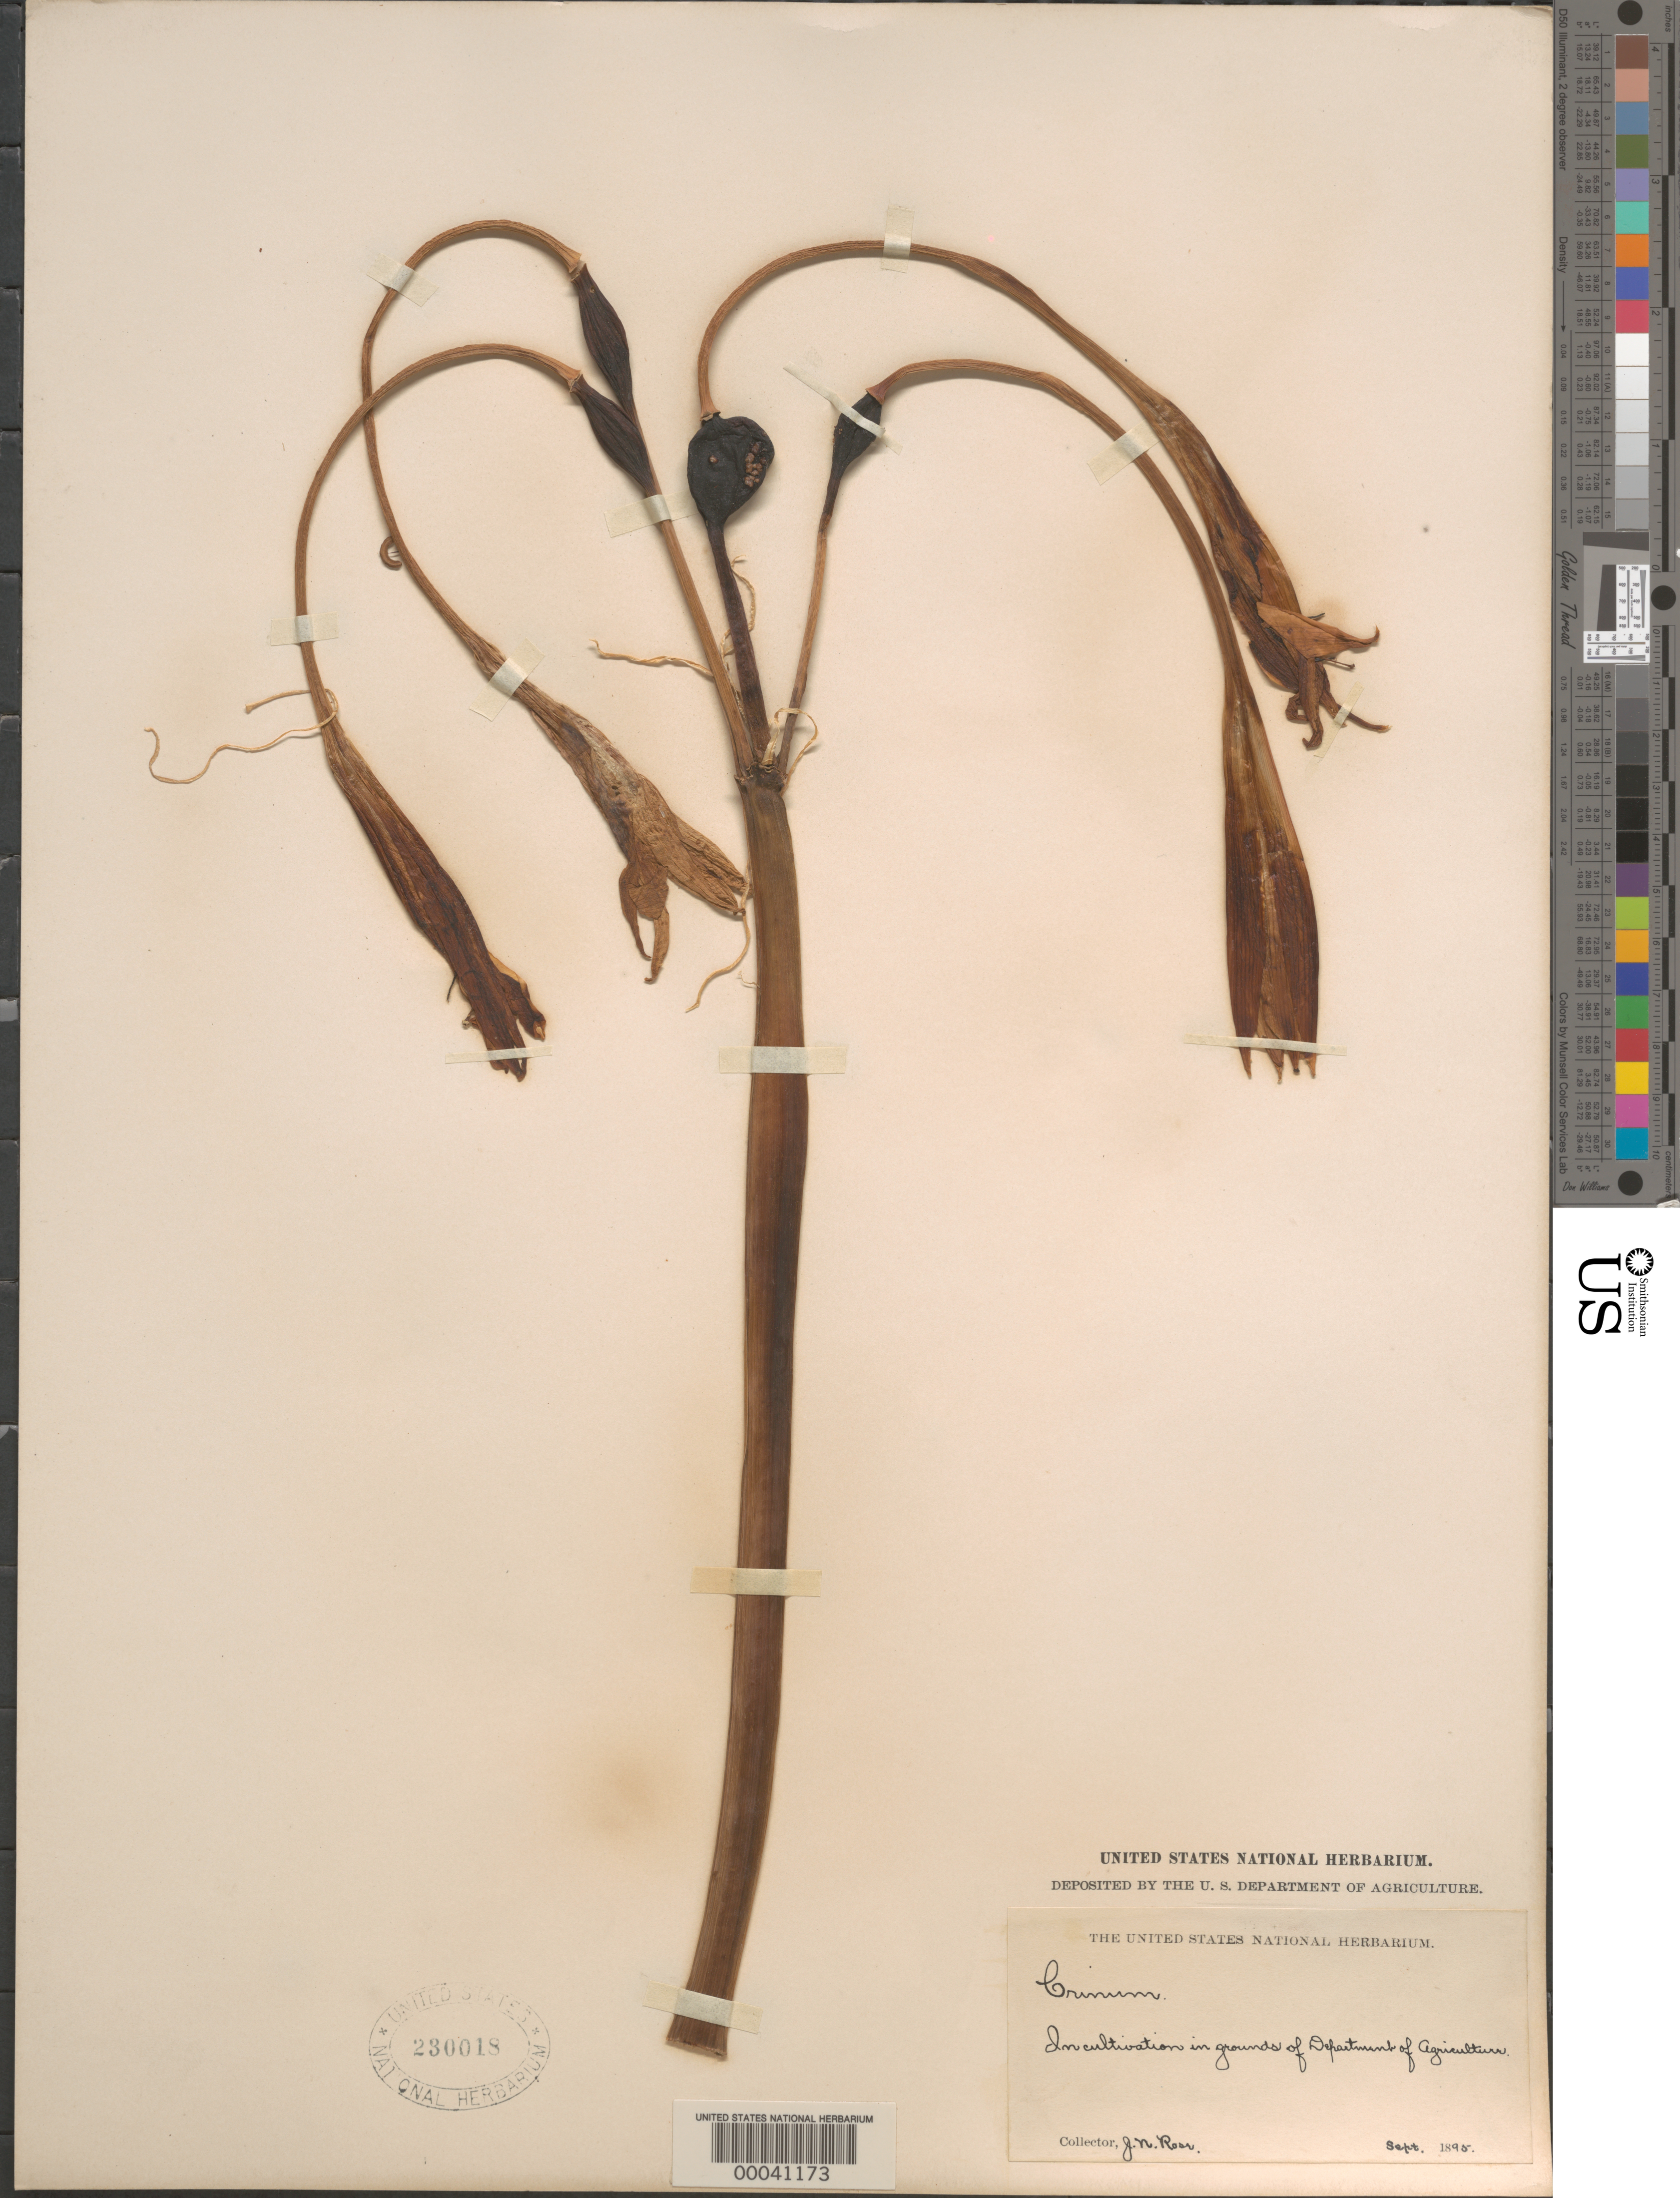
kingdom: Plantae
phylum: Tracheophyta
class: Liliopsida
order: Asparagales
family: Amaryllidaceae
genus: Crinum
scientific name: Crinum americanum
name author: L.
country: United States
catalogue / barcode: US 230018